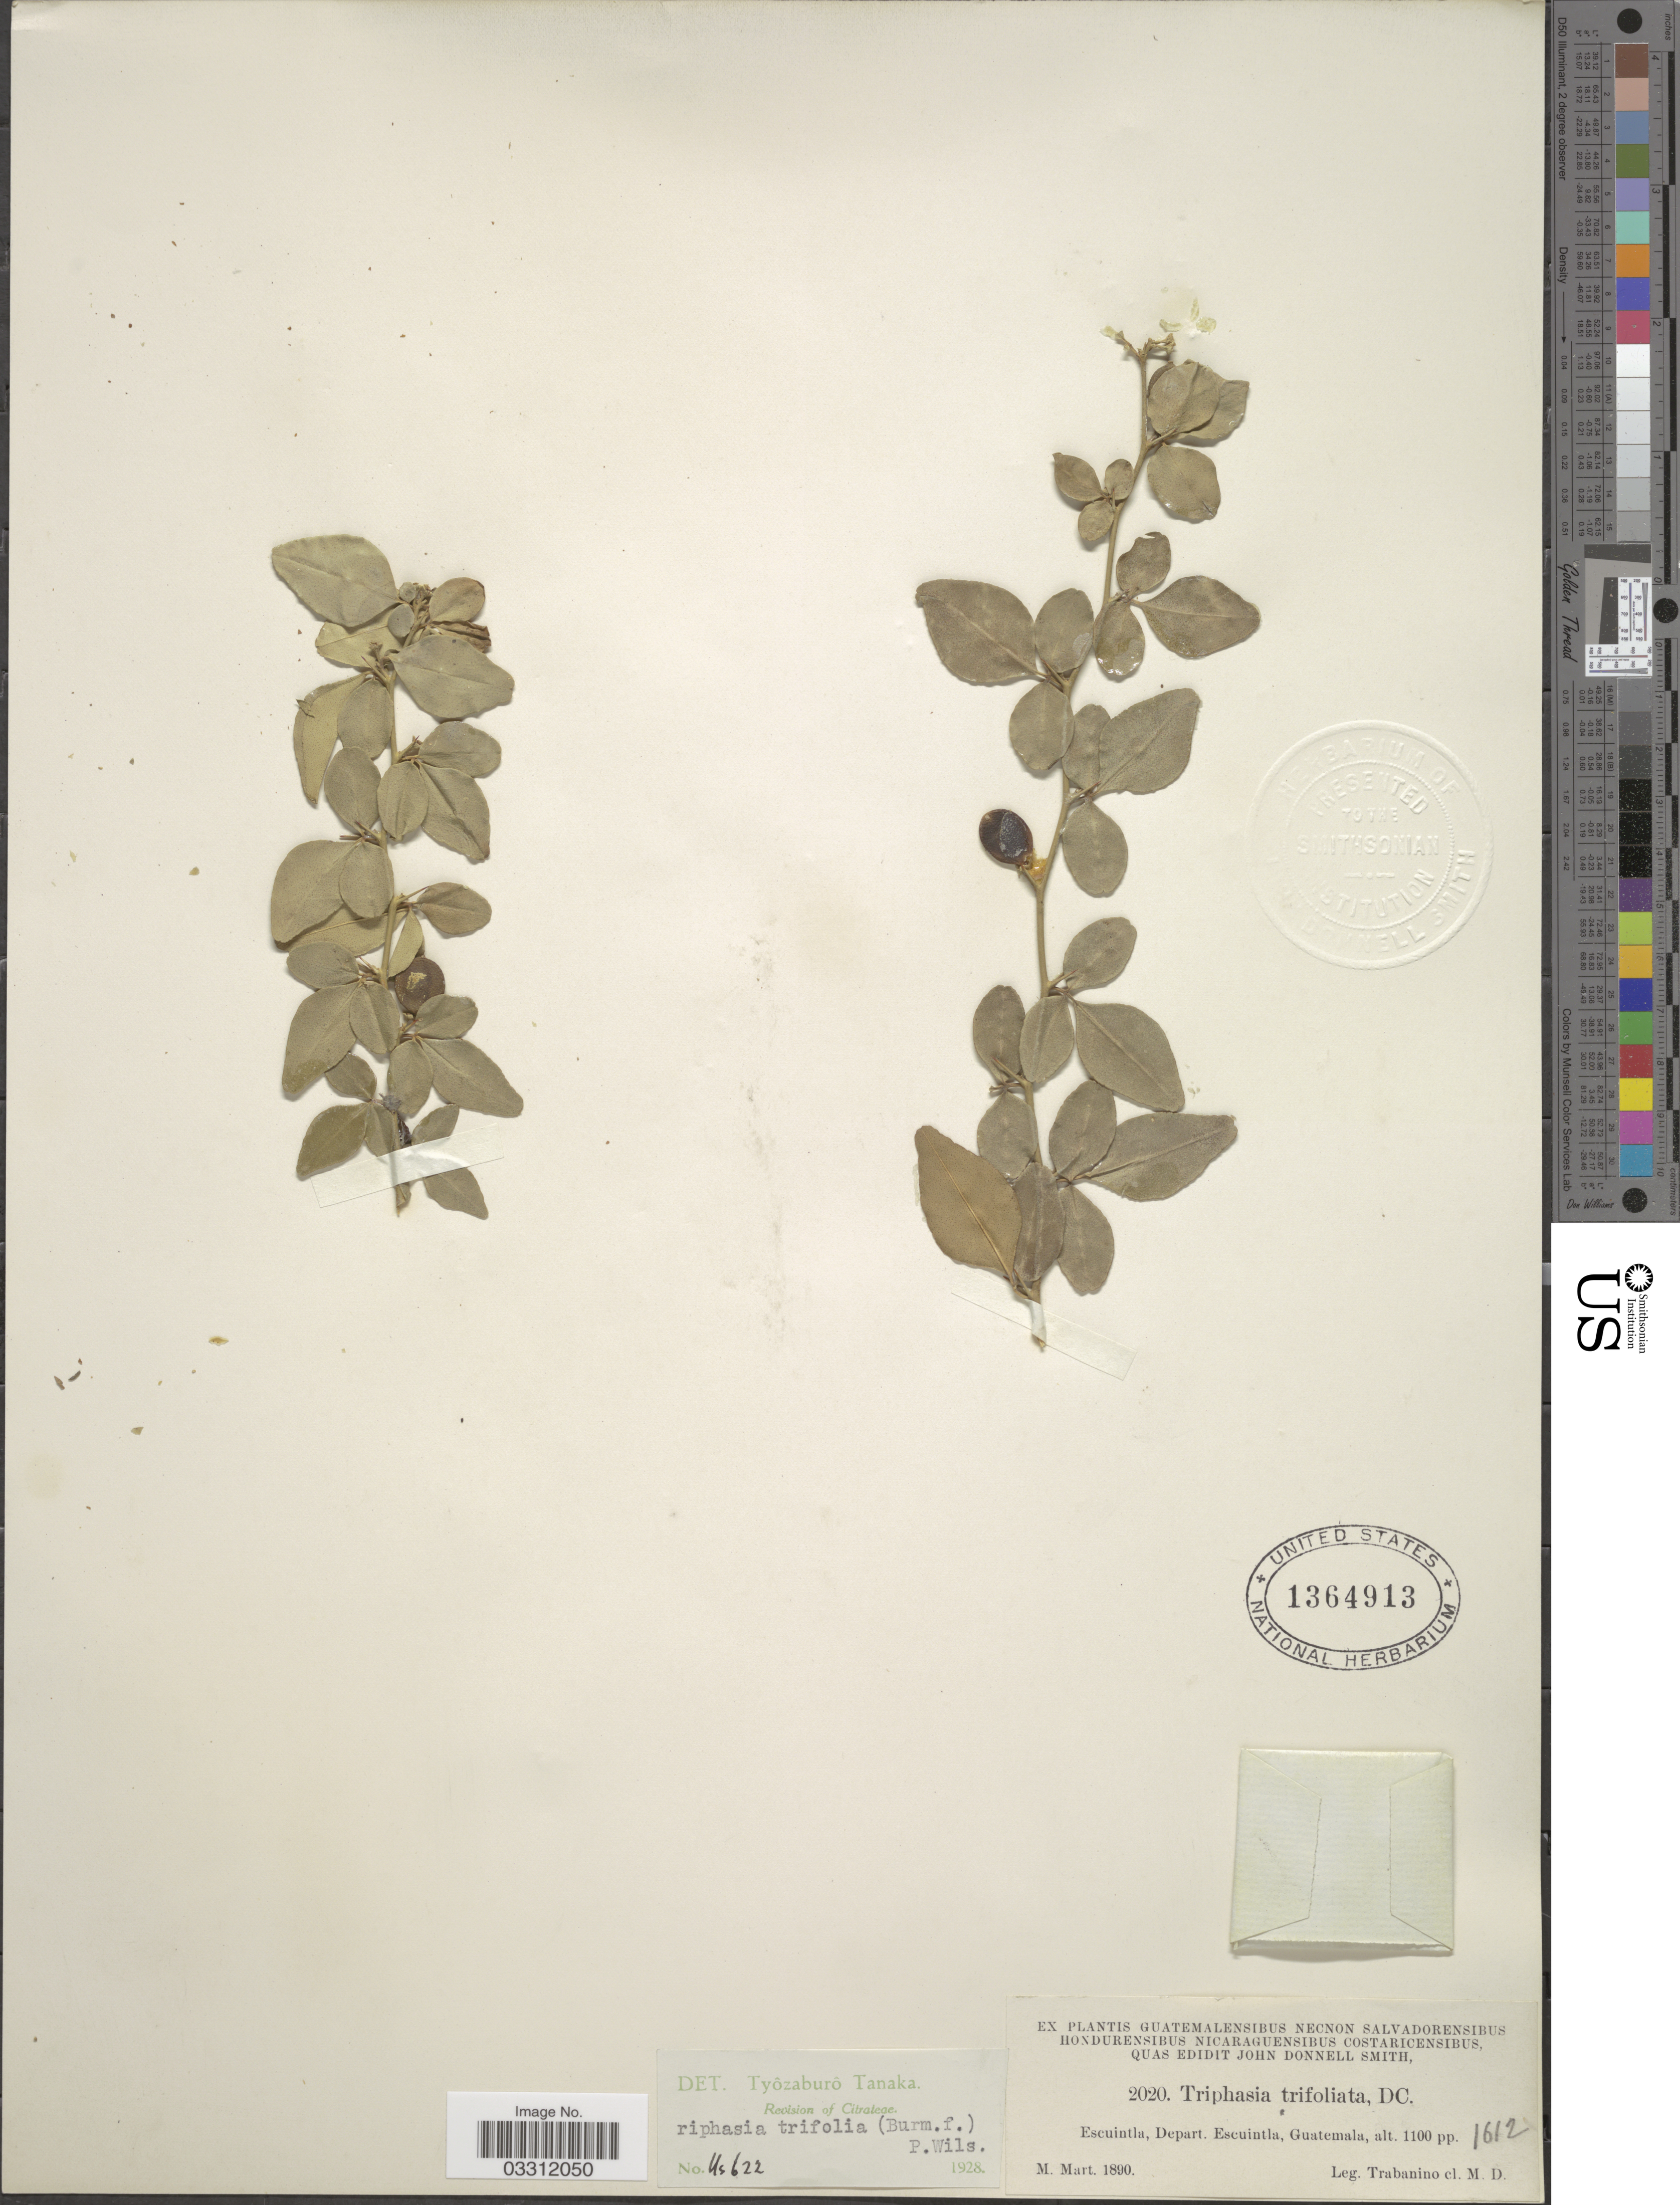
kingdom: Plantae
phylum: Tracheophyta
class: Magnoliopsida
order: Sapindales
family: Rutaceae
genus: Triphasia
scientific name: Triphasia trifolia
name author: (Burm. f.) P. Wilson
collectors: Trabanino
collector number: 2020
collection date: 1890-03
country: Guatemala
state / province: Escuintla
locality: Depart. Escuintla.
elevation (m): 335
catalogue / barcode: US 1364913